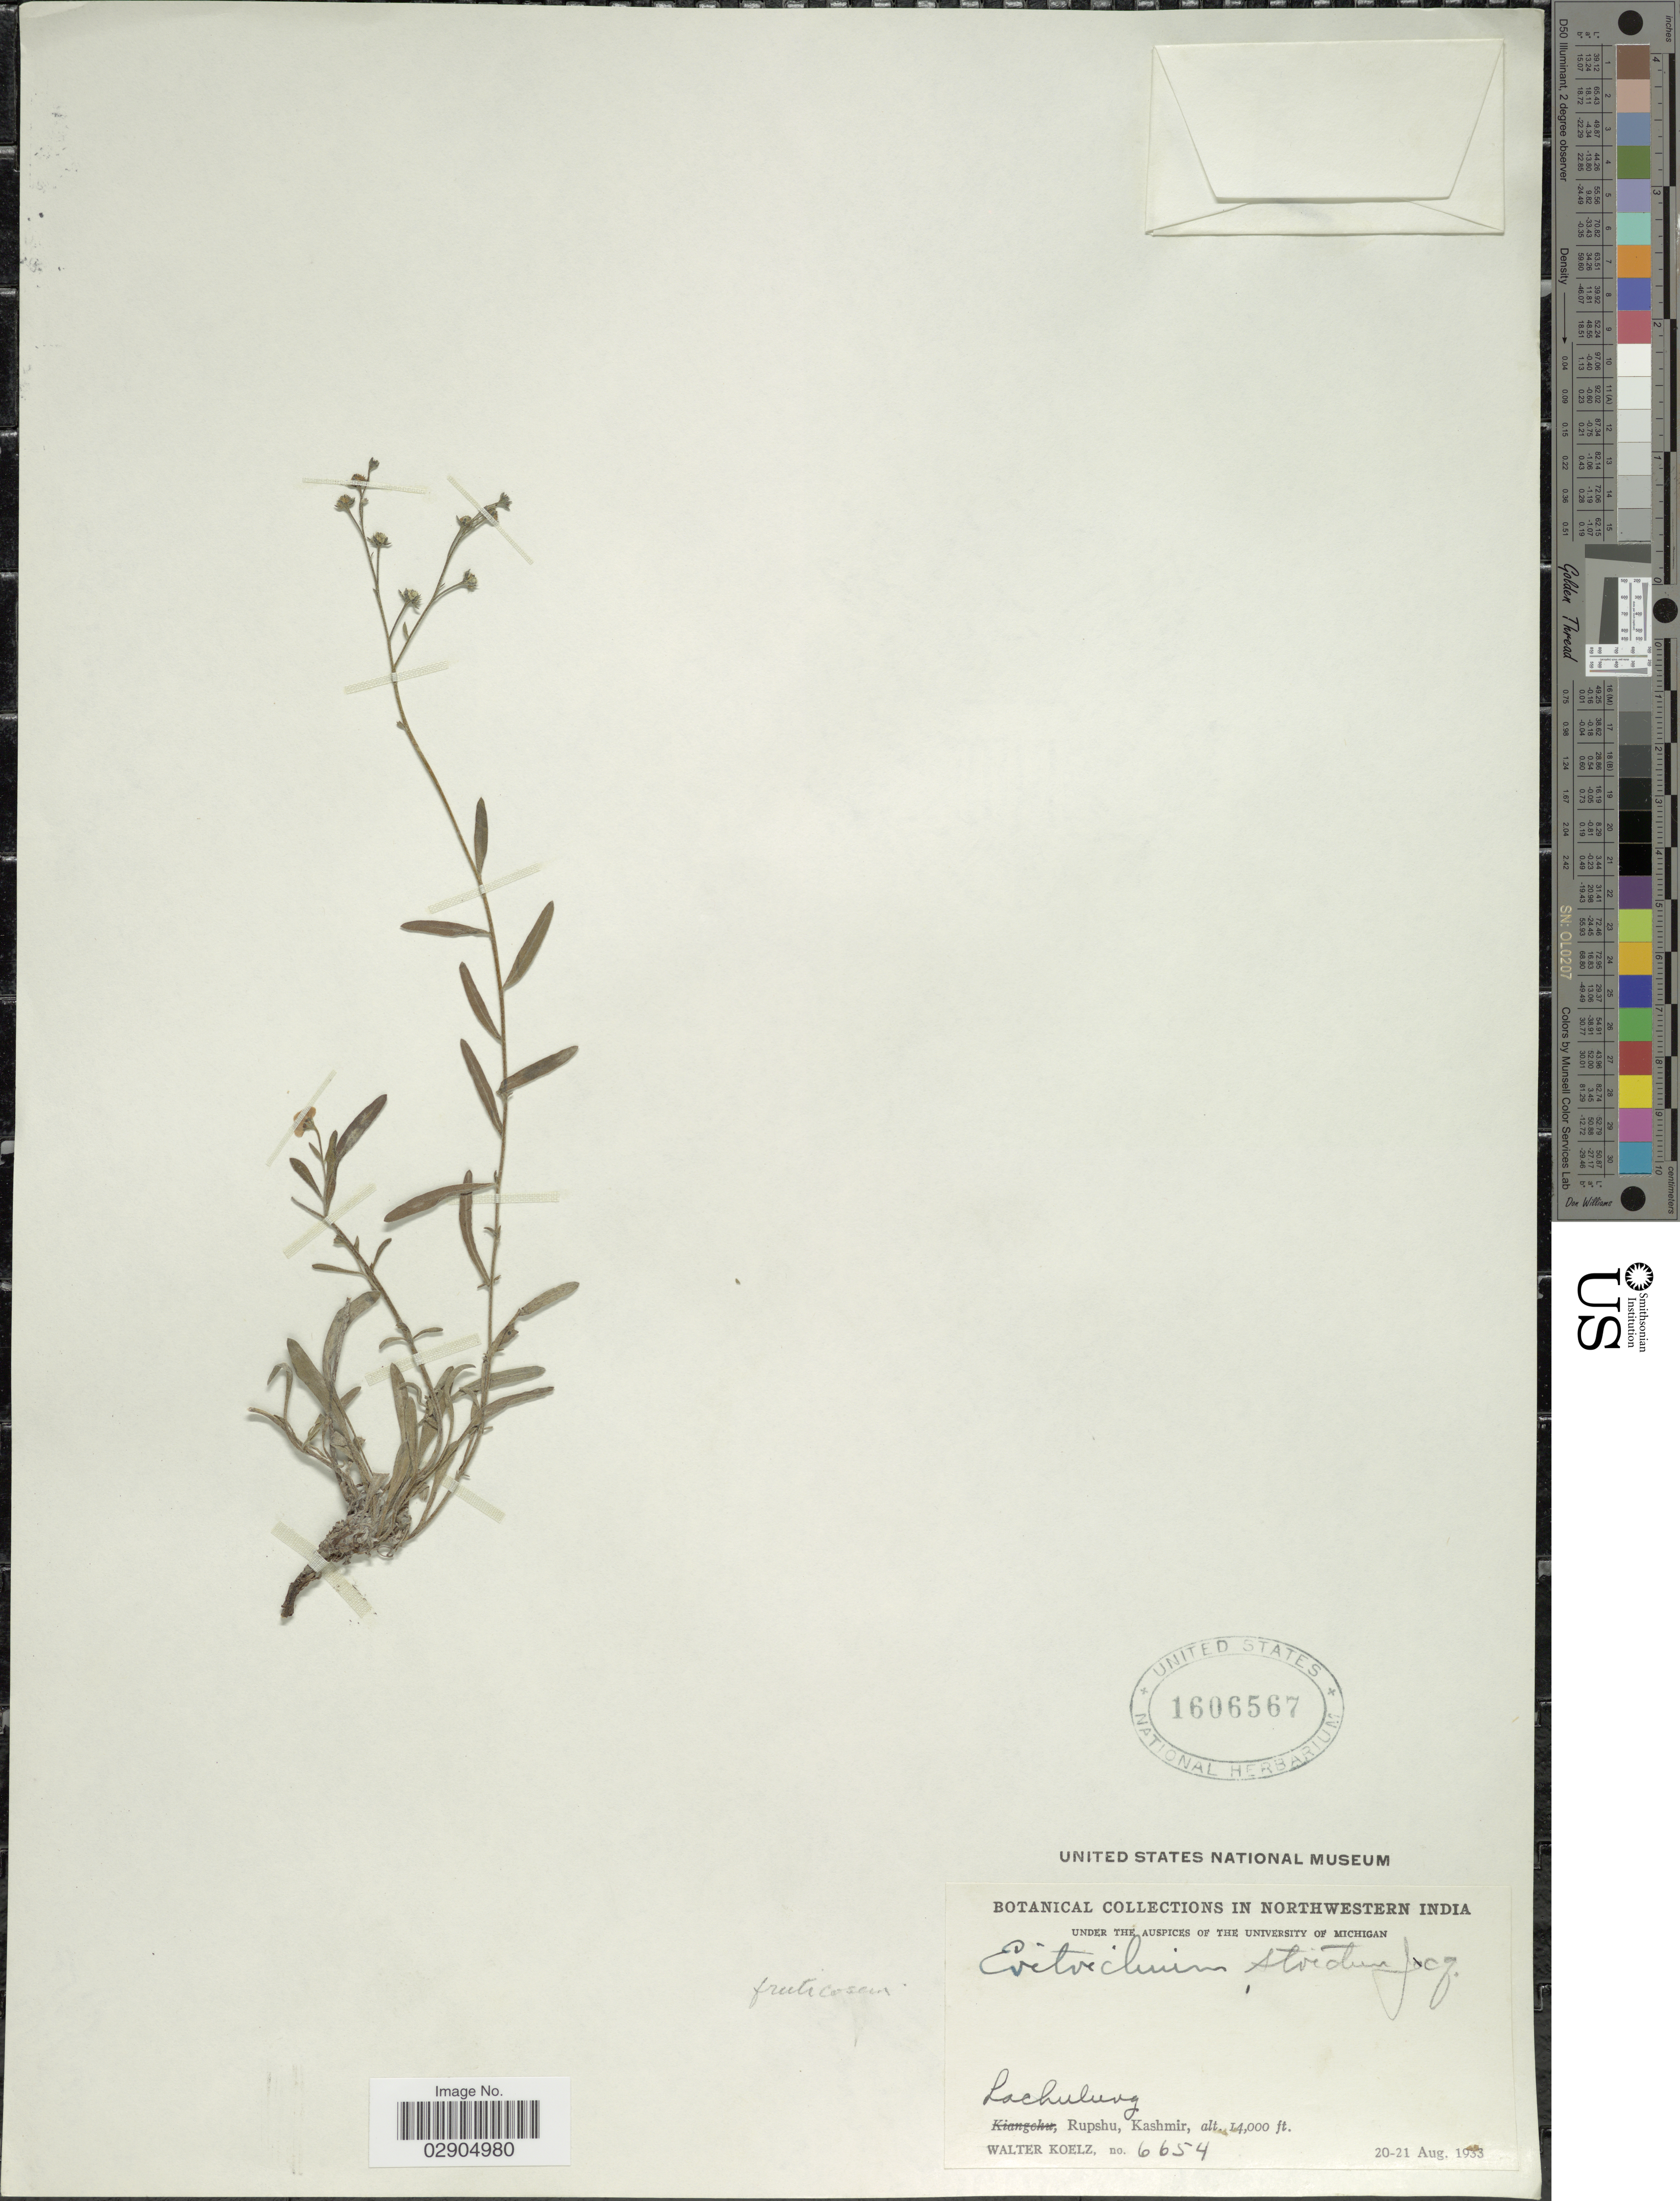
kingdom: Plantae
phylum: Tracheophyta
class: Magnoliopsida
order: Boraginales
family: Boraginaceae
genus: Eritrichium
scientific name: Eritrichium strictum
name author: Decne.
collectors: W. N. Koelz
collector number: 6654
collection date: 1933-08-20/1933-08-21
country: India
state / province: Jammu and Kashmir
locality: Northwestern India. Lachulung, Rupshu, Kashmir.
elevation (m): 4267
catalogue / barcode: US 1606567